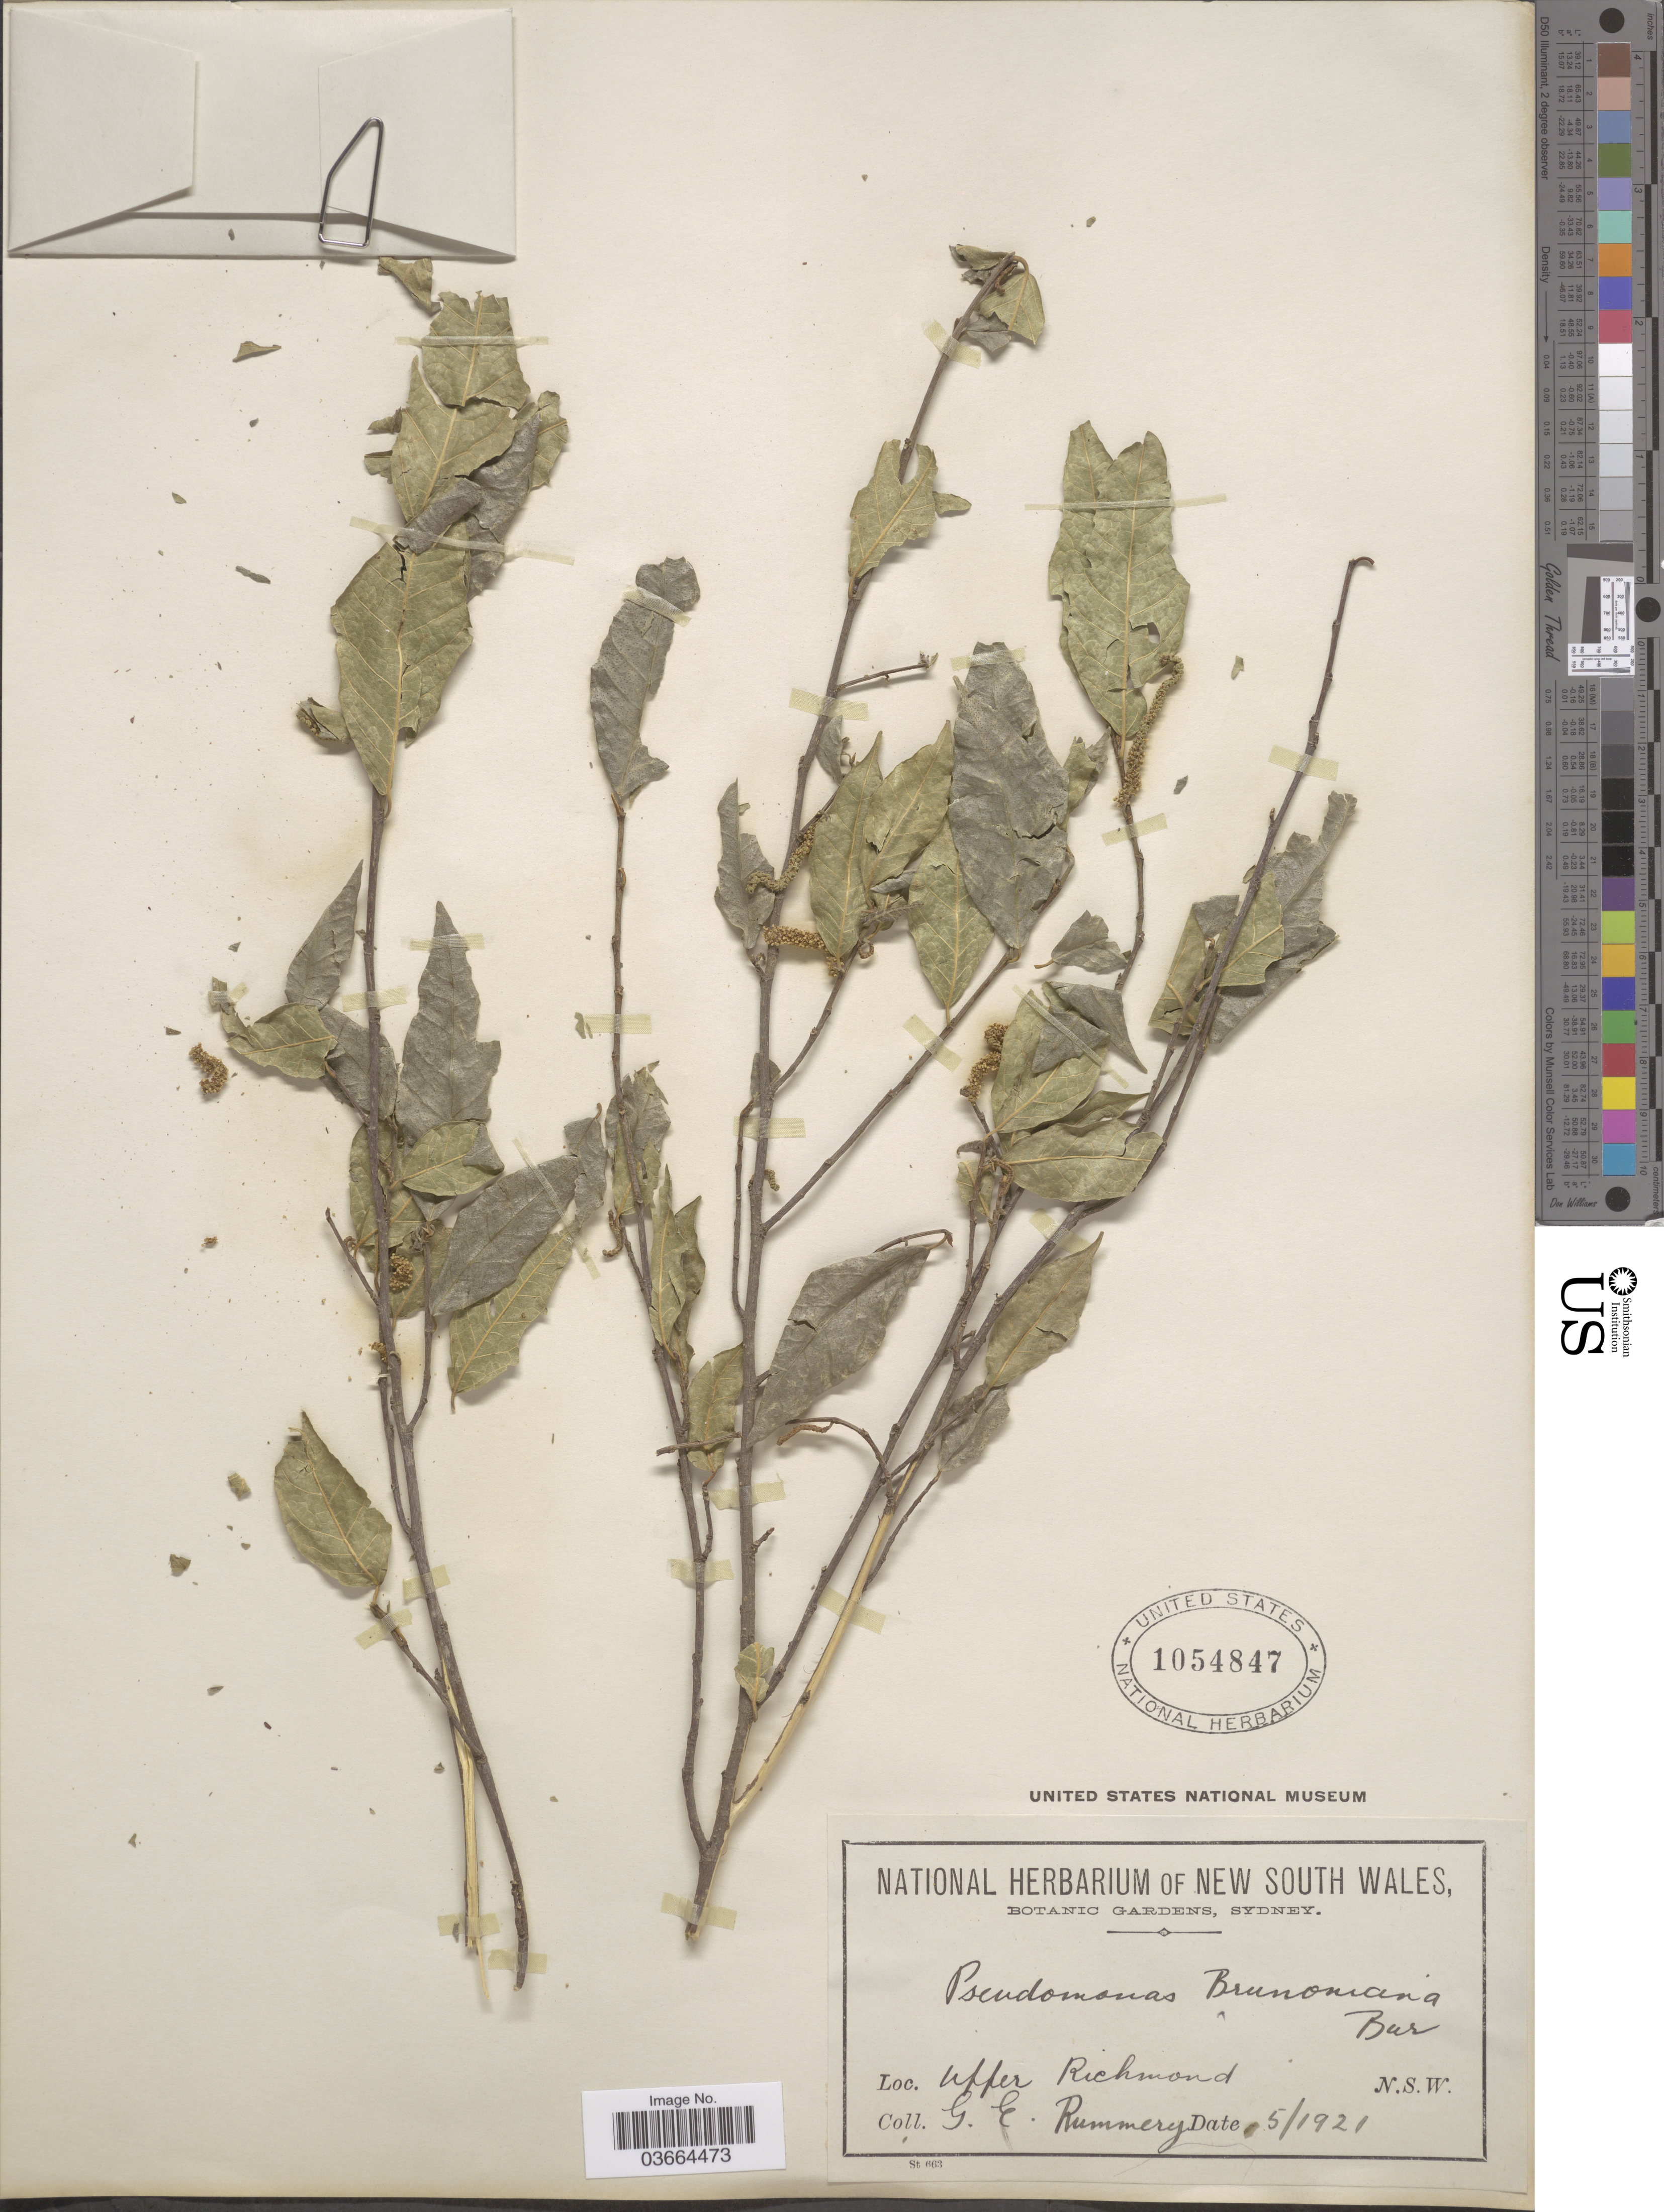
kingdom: Plantae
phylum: Tracheophyta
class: Magnoliopsida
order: Rosales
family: Moraceae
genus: Paratrophis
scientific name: Paratrophis pendulina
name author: (Endl.) E. M. Gardner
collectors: G. Rummery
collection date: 1921-05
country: Australia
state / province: New South Wales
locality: Upper Richmond.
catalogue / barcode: US 1054847